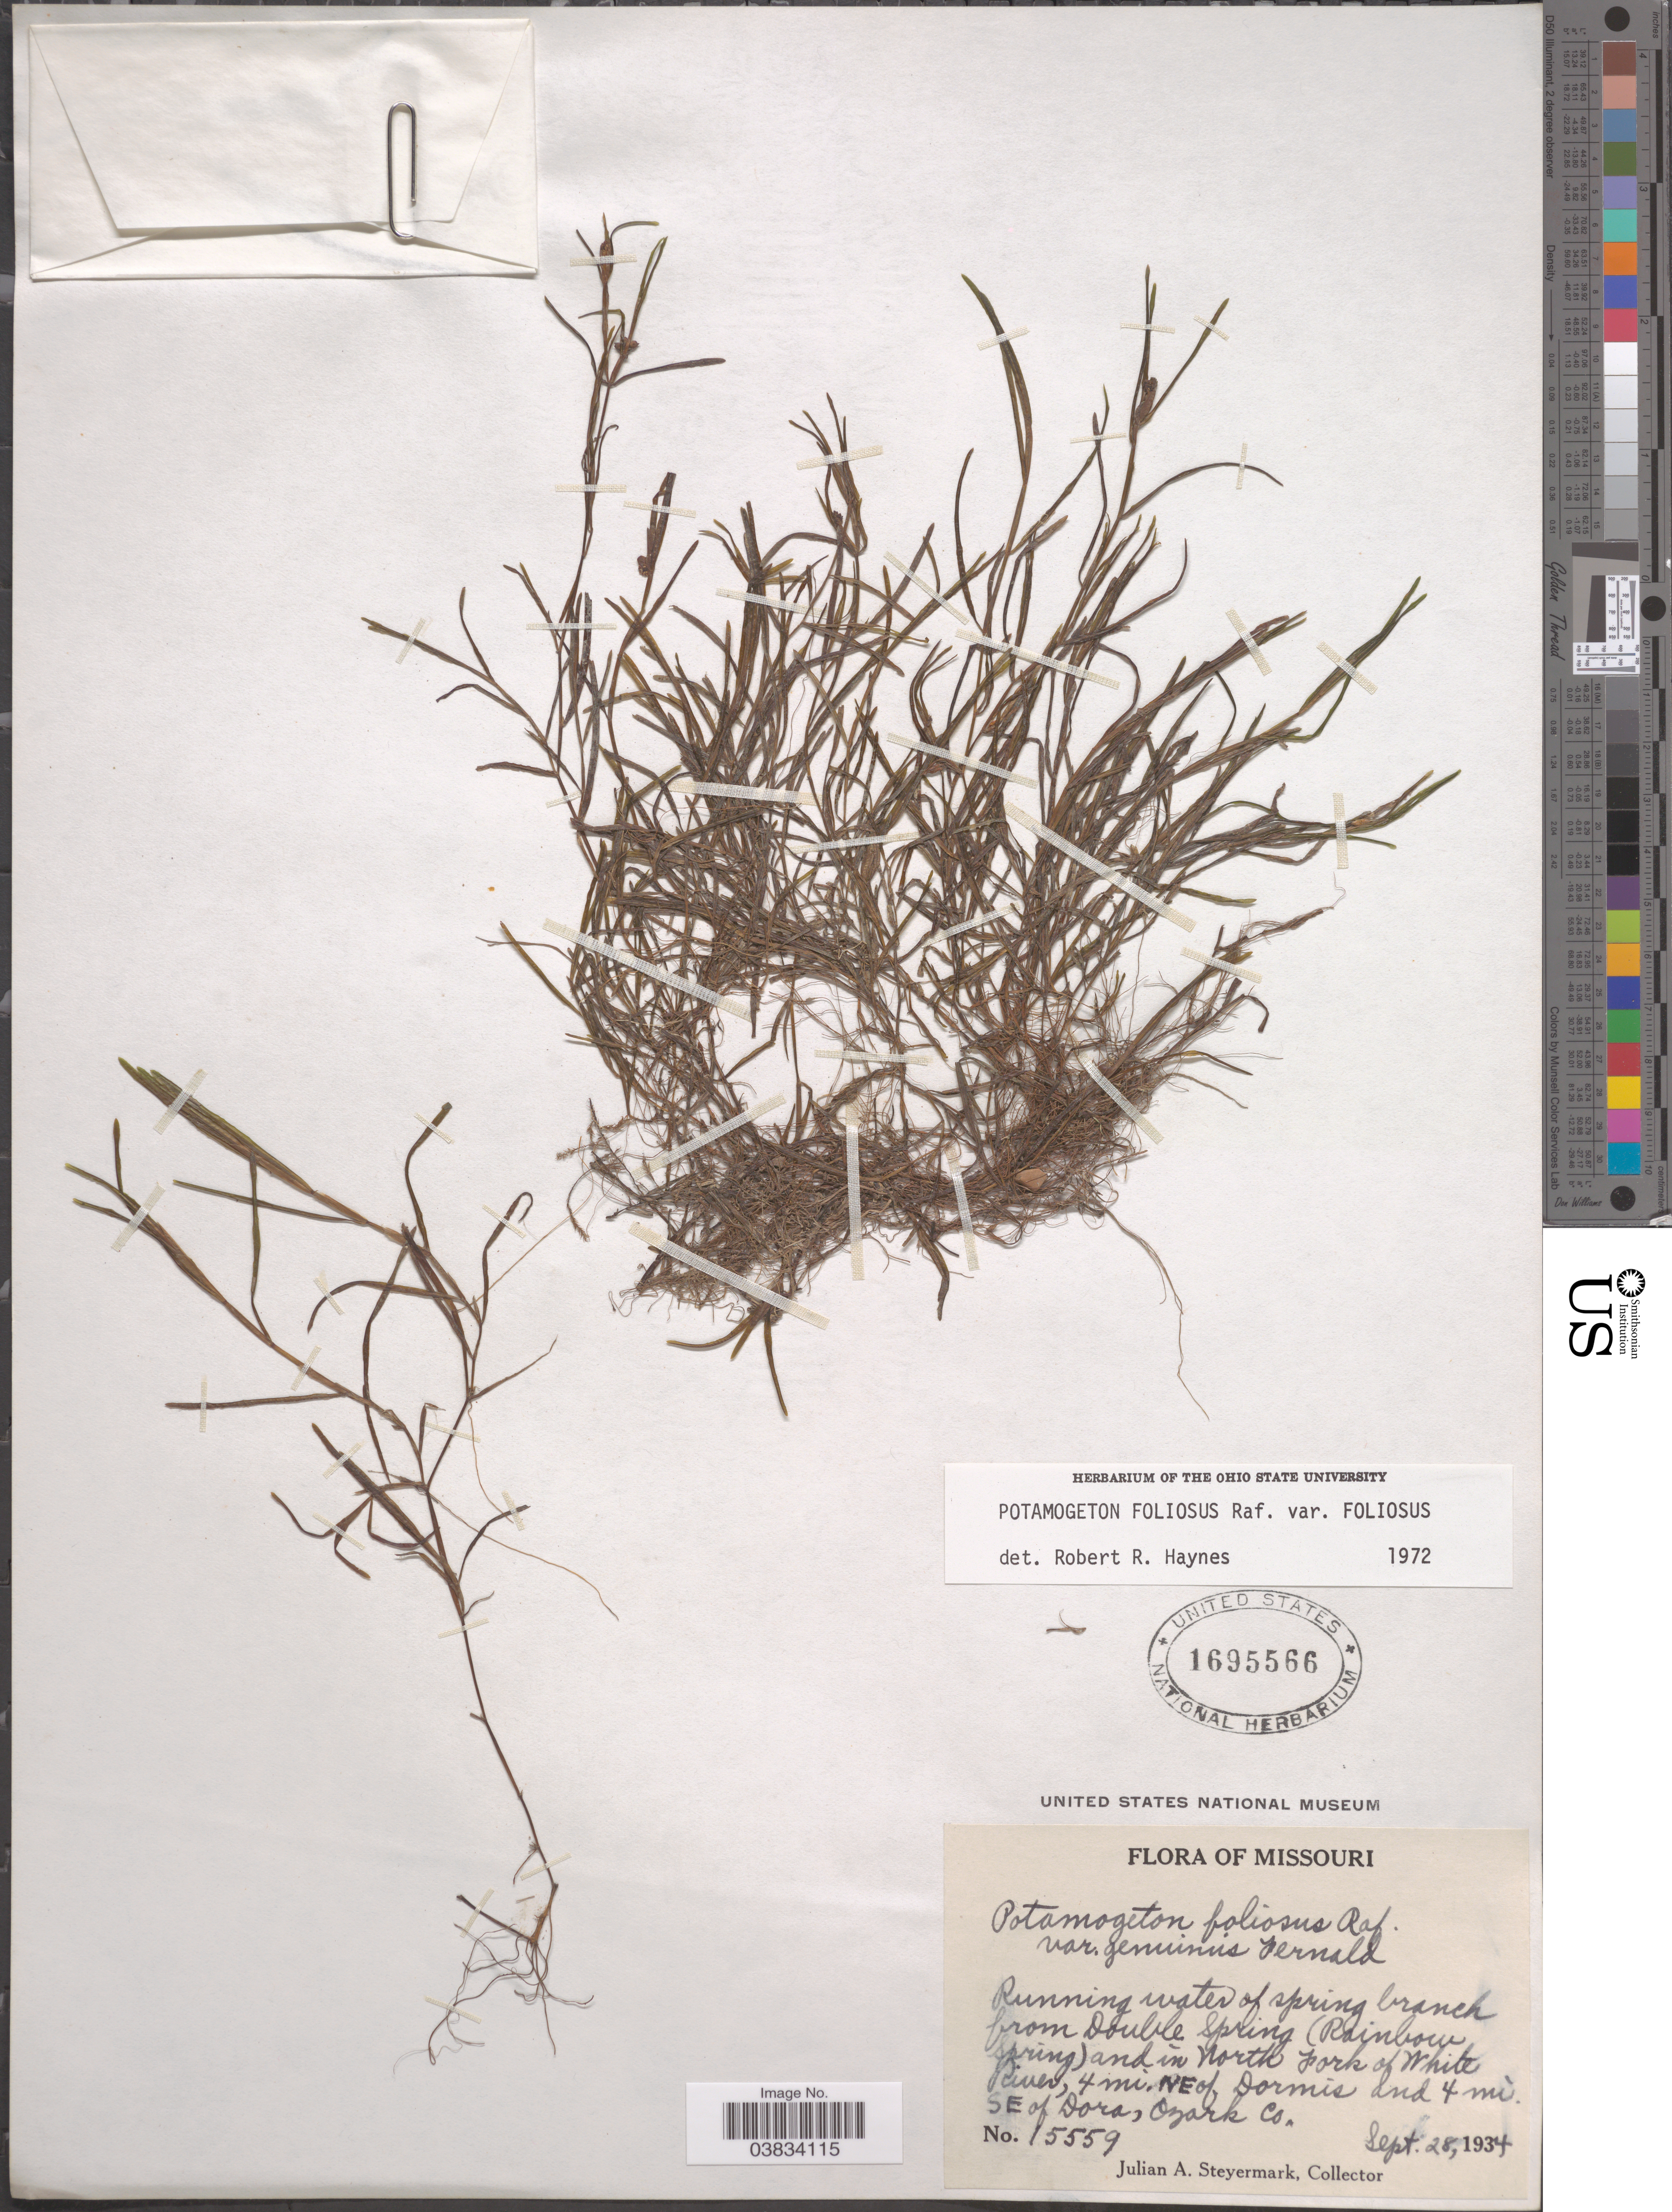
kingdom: Plantae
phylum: Tracheophyta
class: Liliopsida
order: Alismatales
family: Potamogetonaceae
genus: Potamogeton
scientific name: Potamogeton foliosus var. foliosus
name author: Raf.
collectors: J. Steyermark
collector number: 15559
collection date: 1934-09-28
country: United States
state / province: Missouri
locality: Running water of spring branch from Double Spring (Rainbow Spring) and in North Fork of White River, 4 mi. NE of Dormis and 4 mi. SE of Dora, Ozark Co.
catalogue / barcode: US 1695566